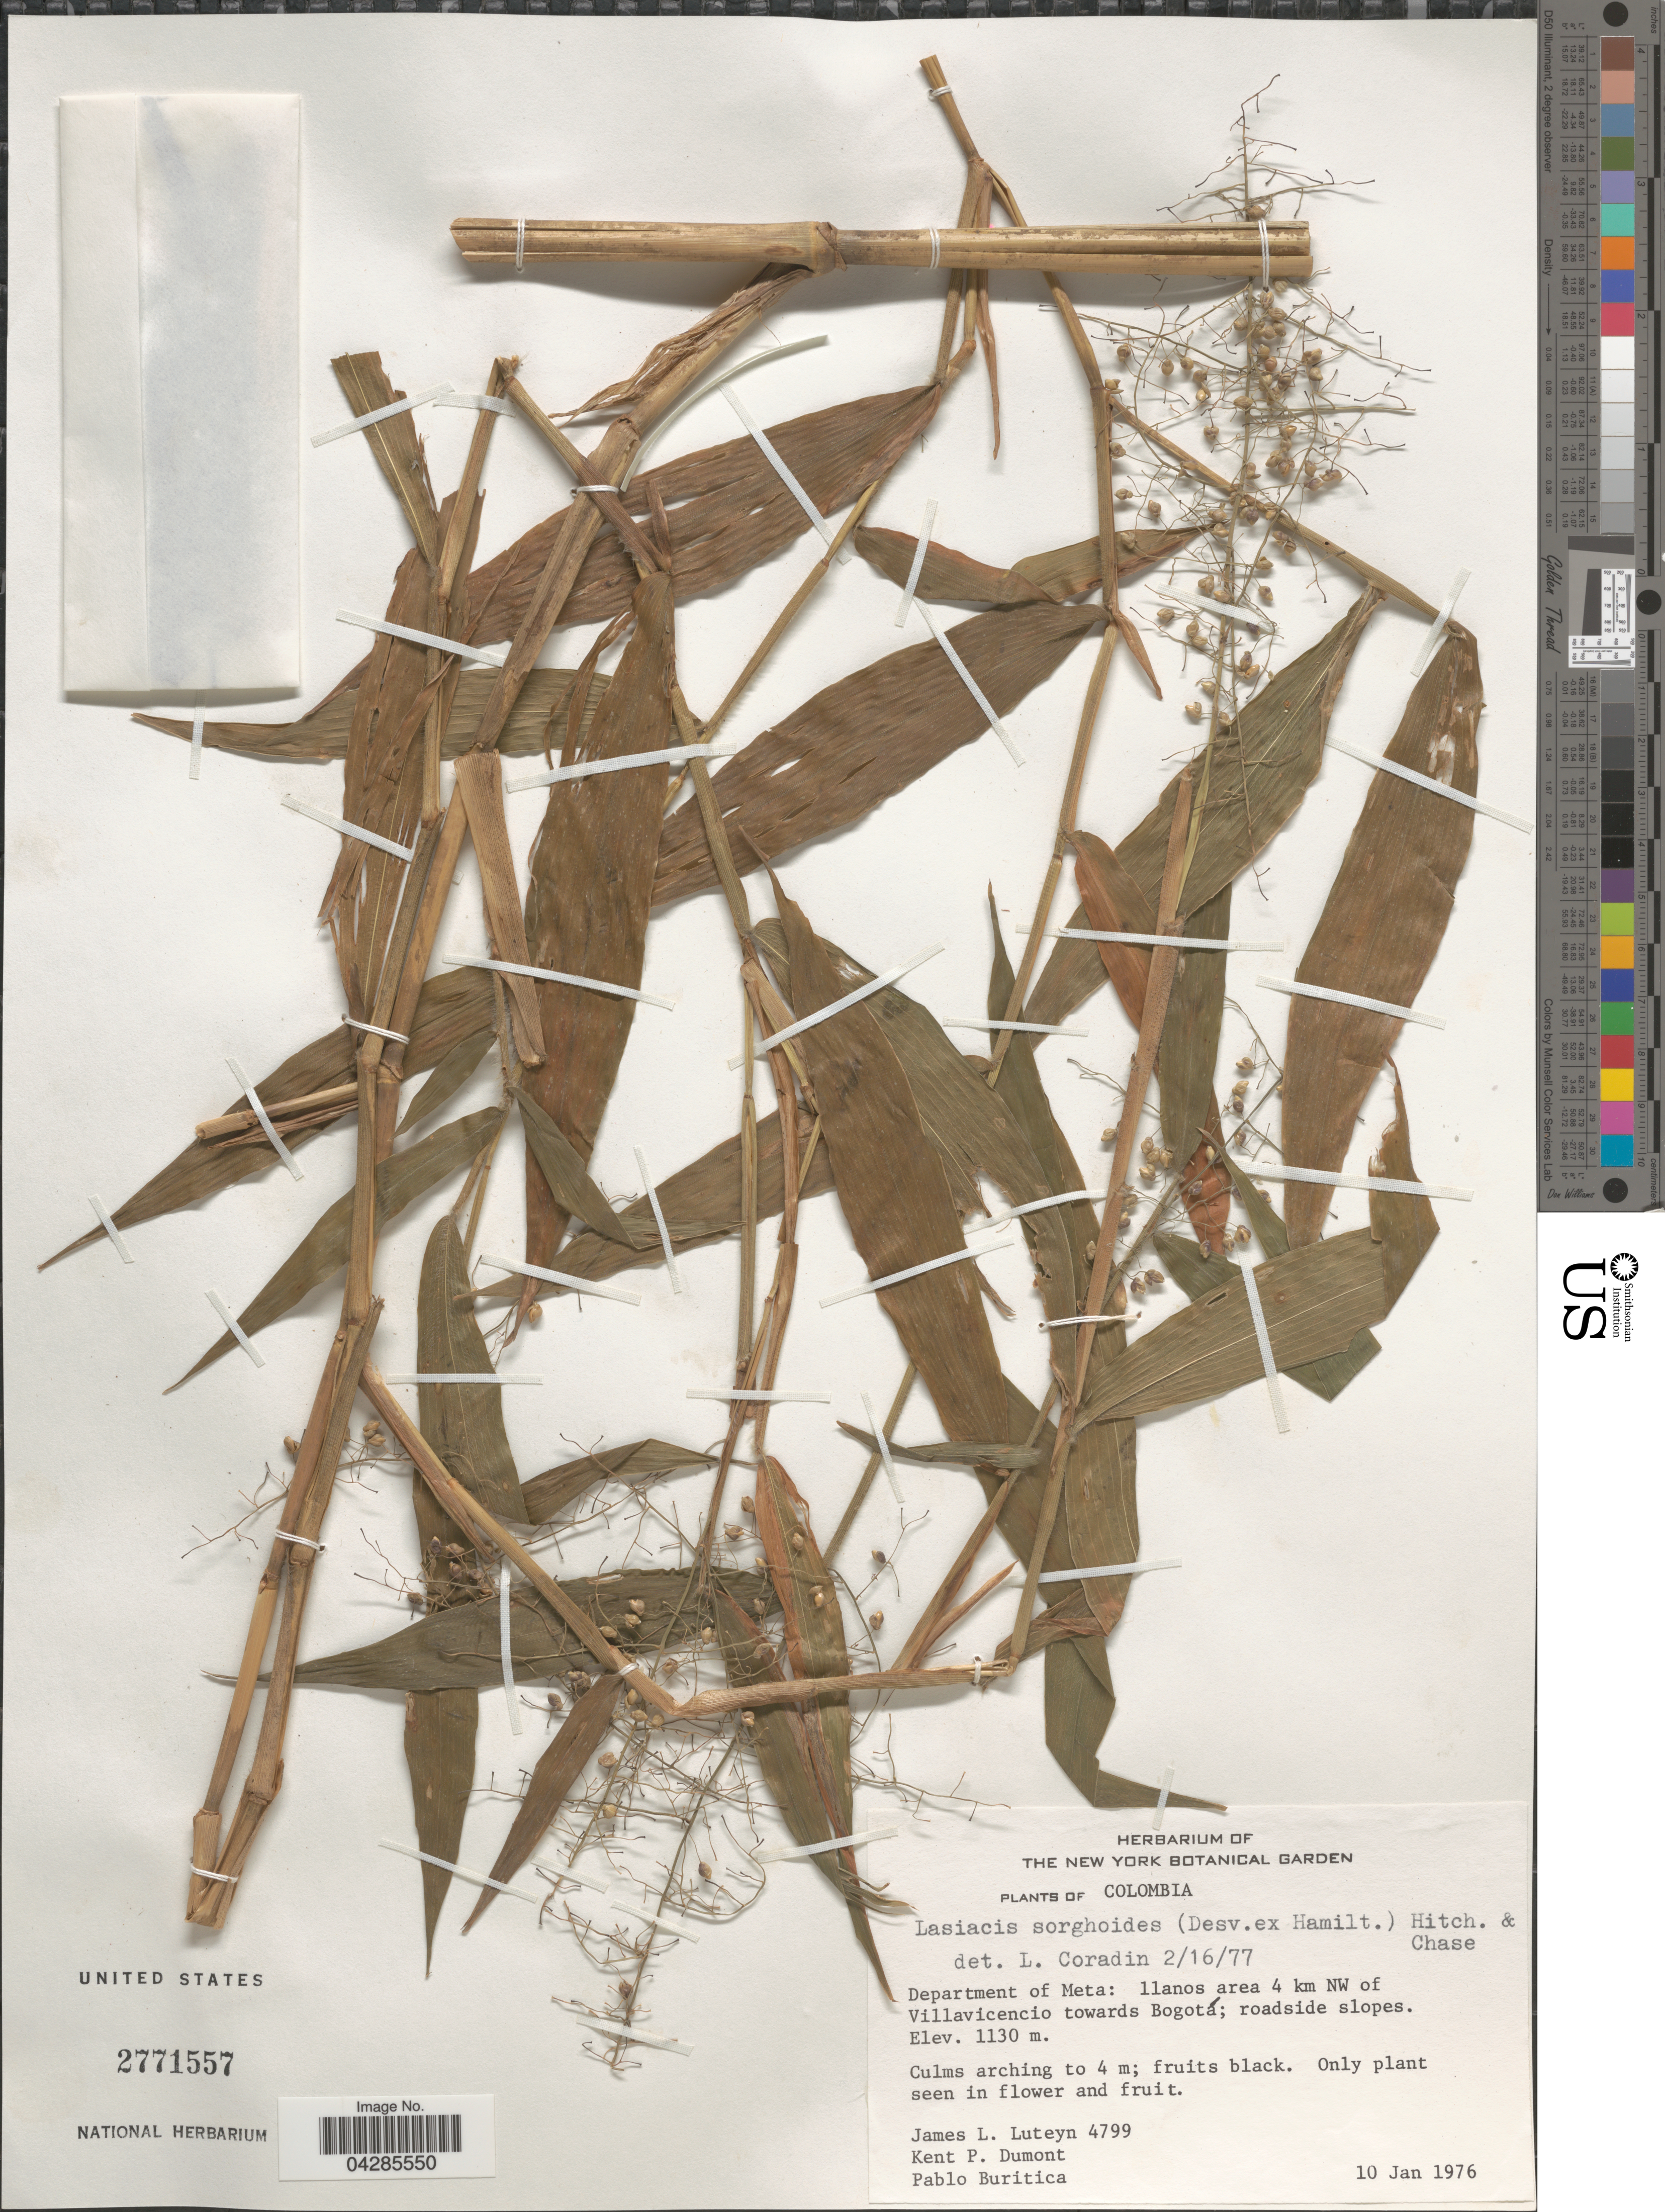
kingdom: Plantae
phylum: Tracheophyta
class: Liliopsida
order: Poales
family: Poaceae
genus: Lasiacis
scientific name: Lasiacis sorghoidea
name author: (Desv. ex Ham.) Hitchc. & Chase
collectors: J. L. Luteyn, K. P. Dumont & P. Buritica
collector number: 4799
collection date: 1976-01-10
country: Colombia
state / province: Meta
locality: Department of Meta: llanos area 4 km NW of Villavicencio towards Bogotá; roadside slopes.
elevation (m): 1130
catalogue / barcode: US 2771557